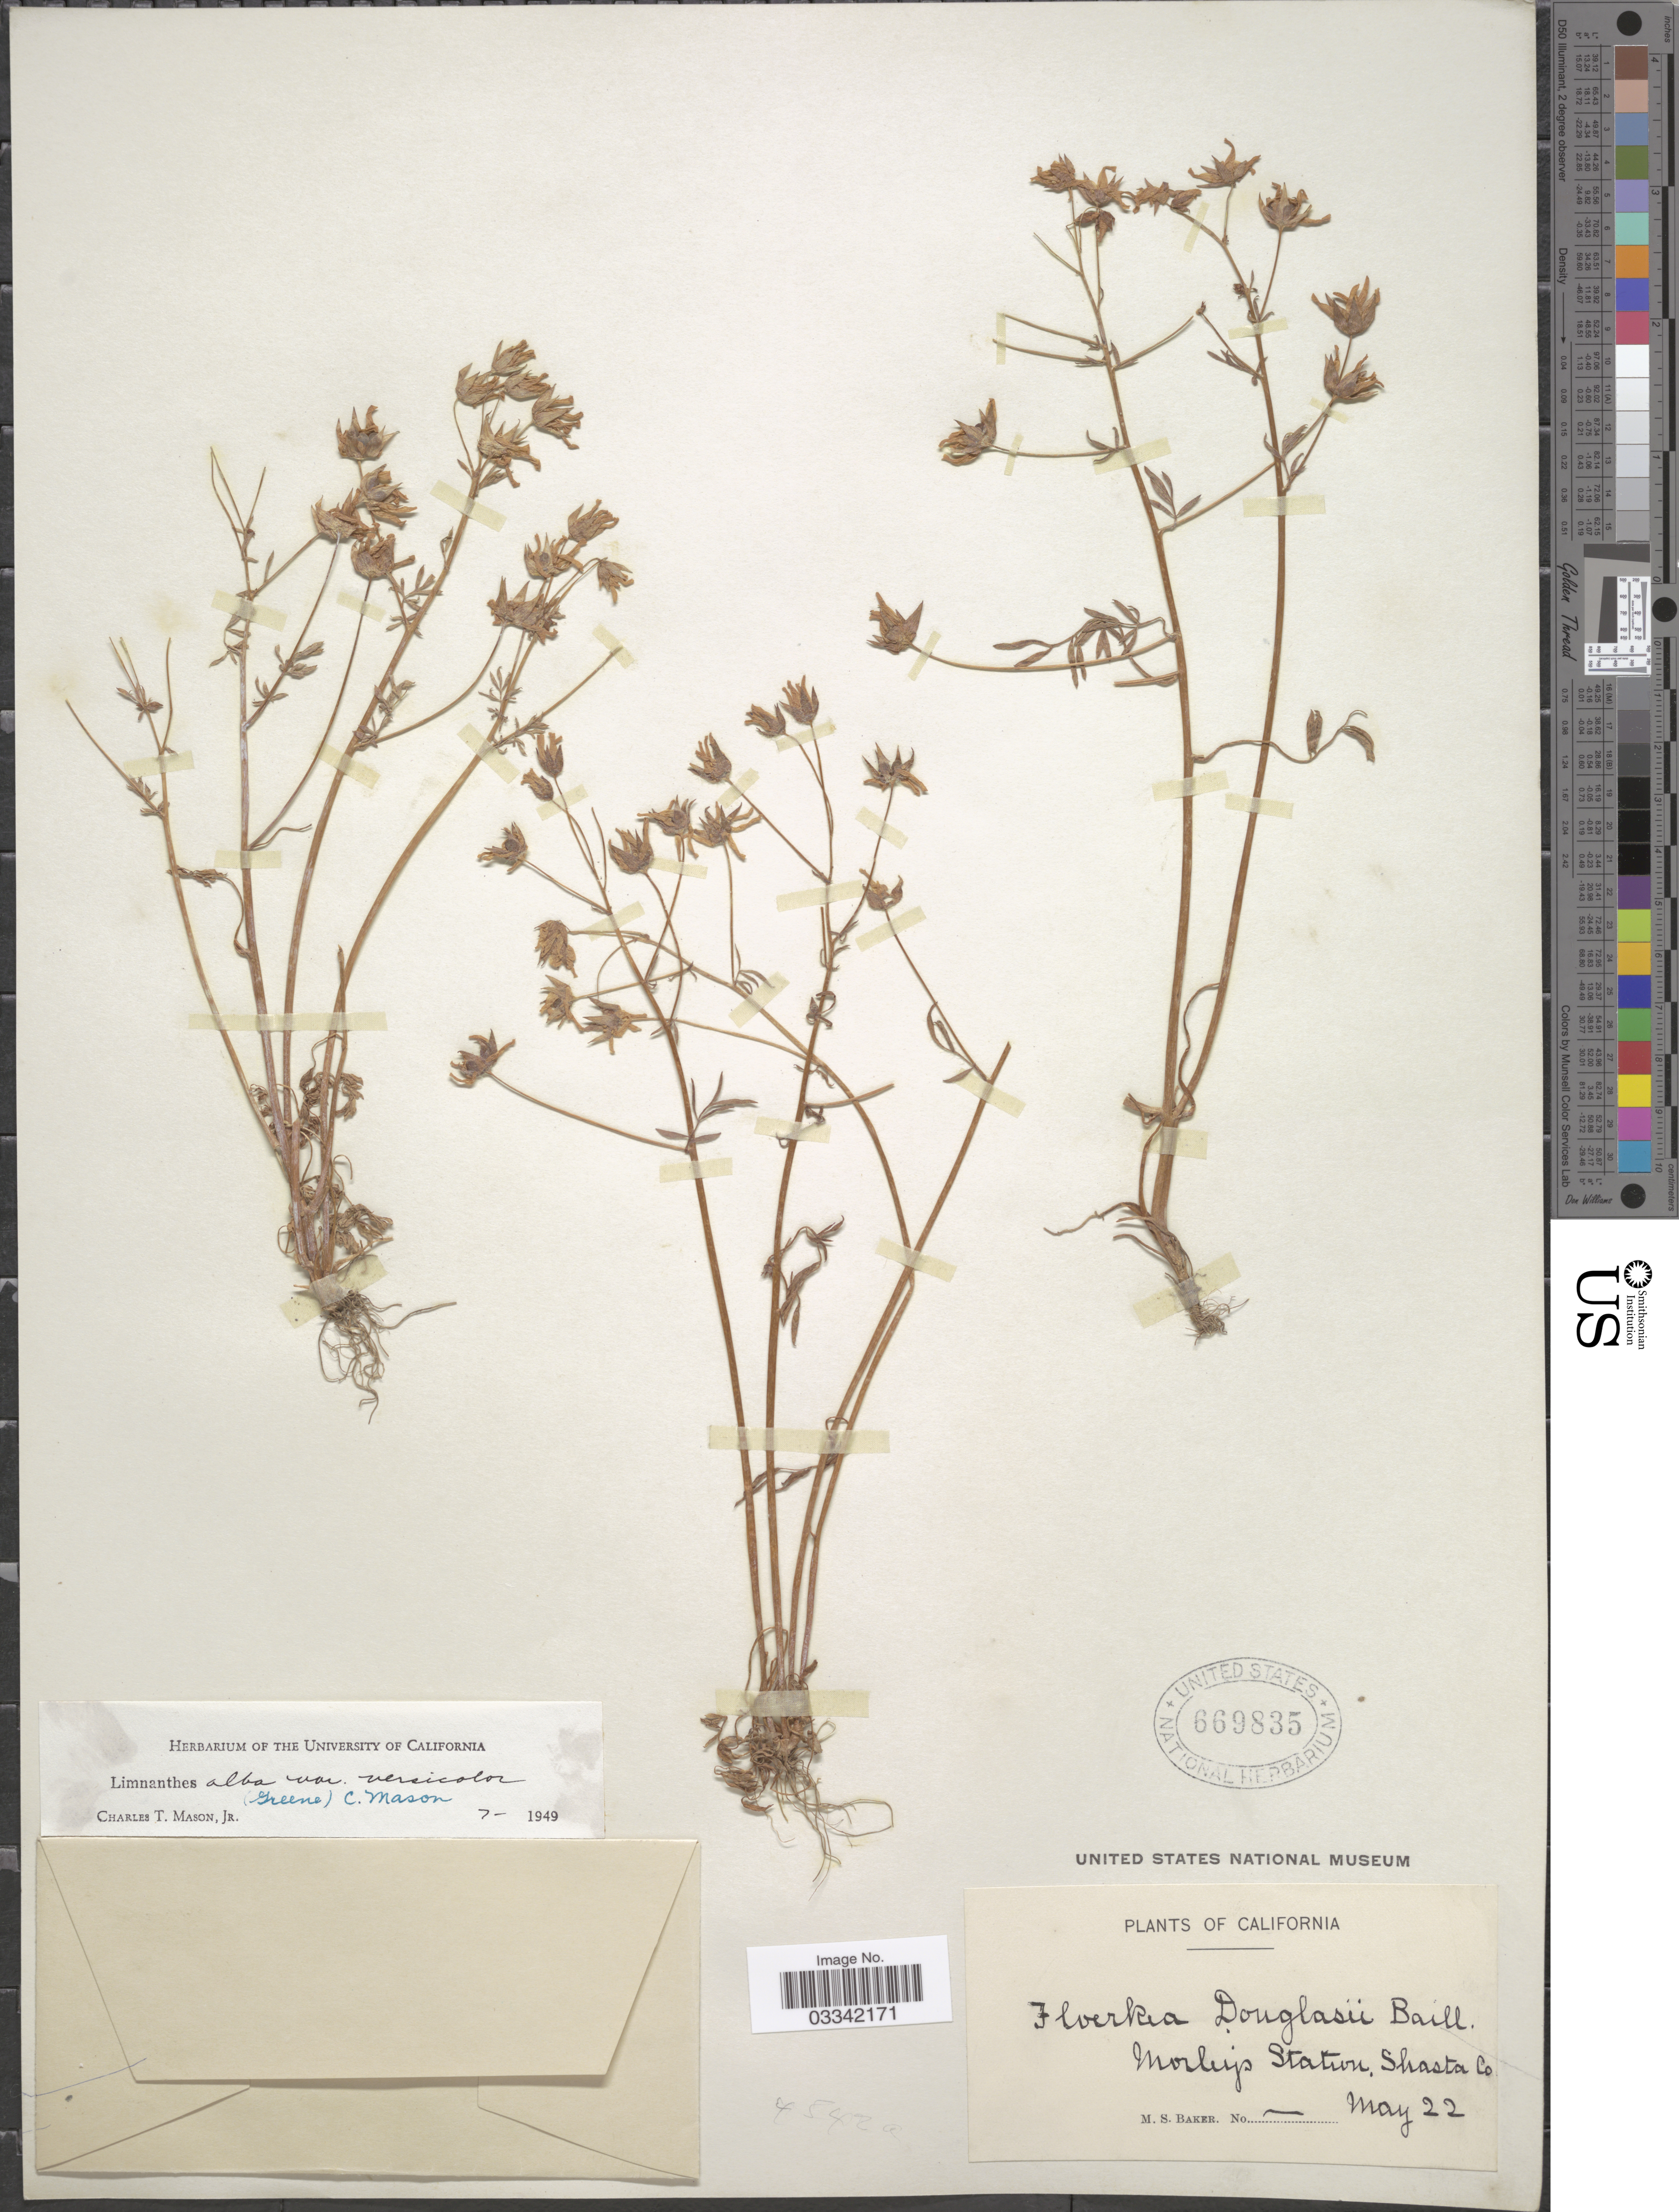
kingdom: Plantae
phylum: Tracheophyta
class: Magnoliopsida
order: Brassicales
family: Limnanthaceae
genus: Limnanthes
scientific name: Limnanthes alba var. versicolor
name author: (Greene) C.T. Mason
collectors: M. S. Baker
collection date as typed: Transcribed d/m/y: /5/22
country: United States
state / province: California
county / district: Shasta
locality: Morleys Station, Shasta Co.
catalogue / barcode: US 669835